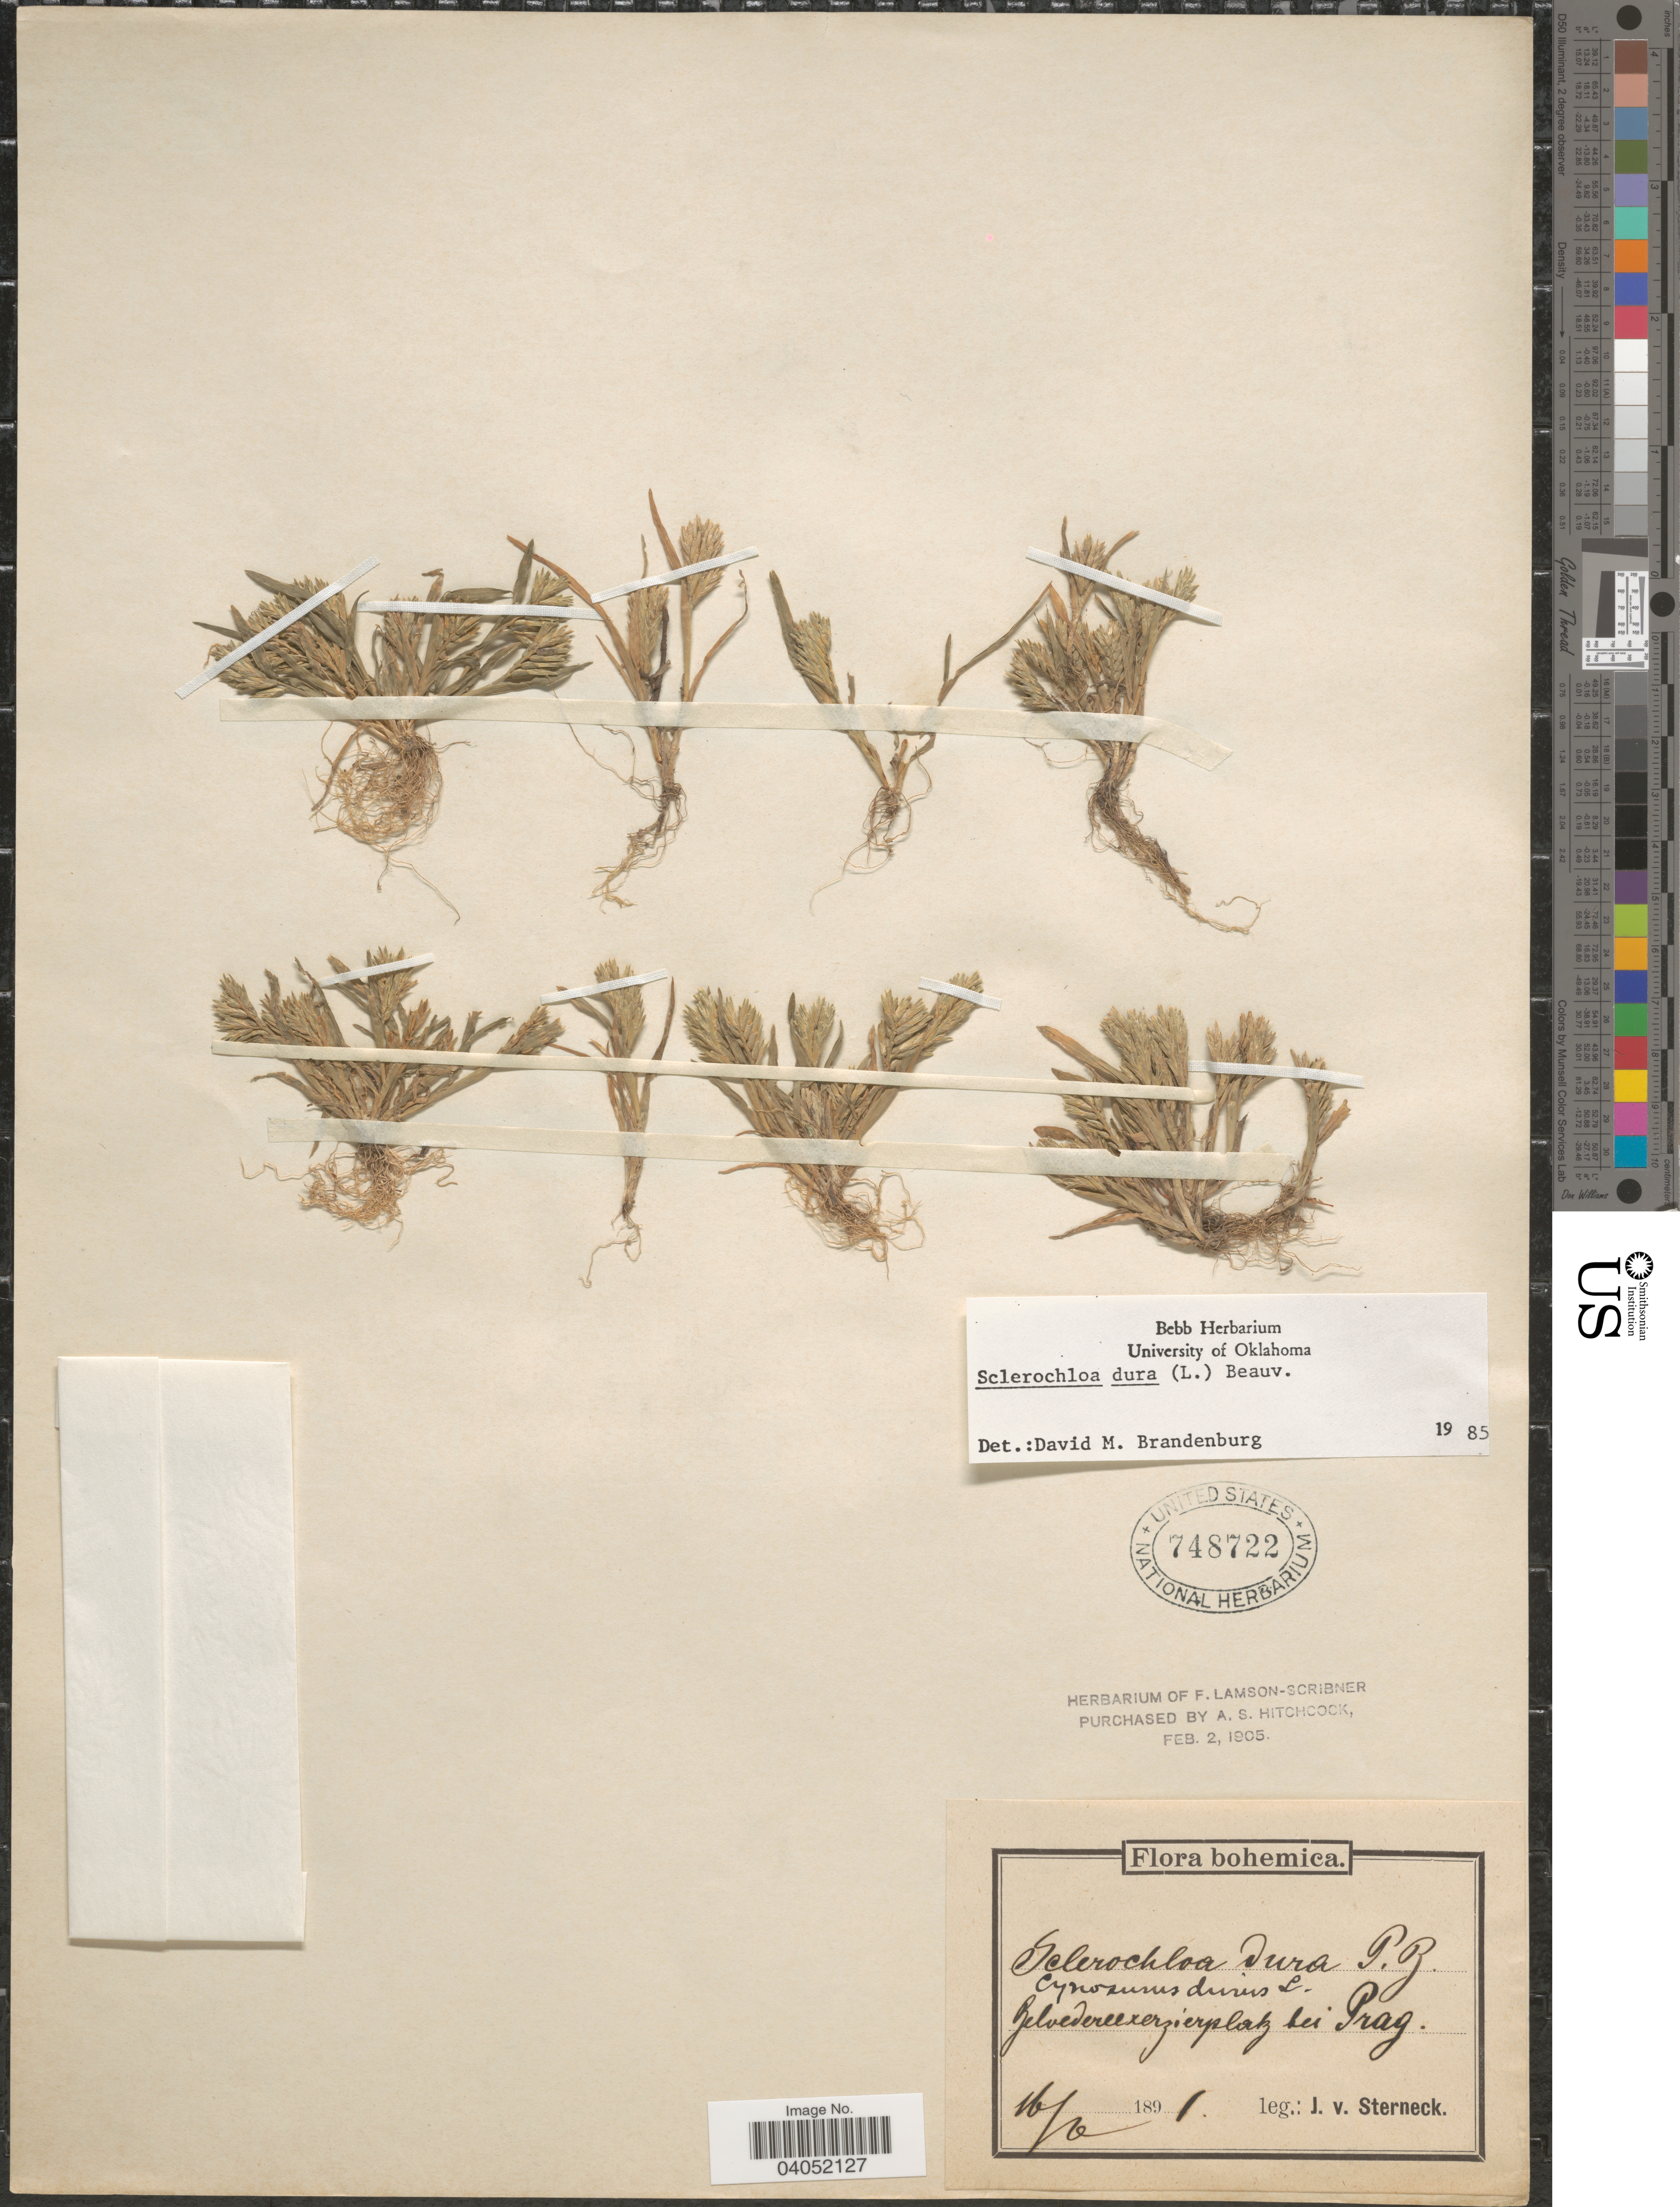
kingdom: Plantae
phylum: Tracheophyta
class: Liliopsida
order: Poales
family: Poaceae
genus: Sclerochloa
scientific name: Sclerochloa dura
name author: (L.) P. Beauv.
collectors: J. von Sterneck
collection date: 1891-06-16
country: Czechia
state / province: Prague, Capital District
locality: Bohemica. Gelvedereexerzierplatz bei Prag.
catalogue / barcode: US 748722